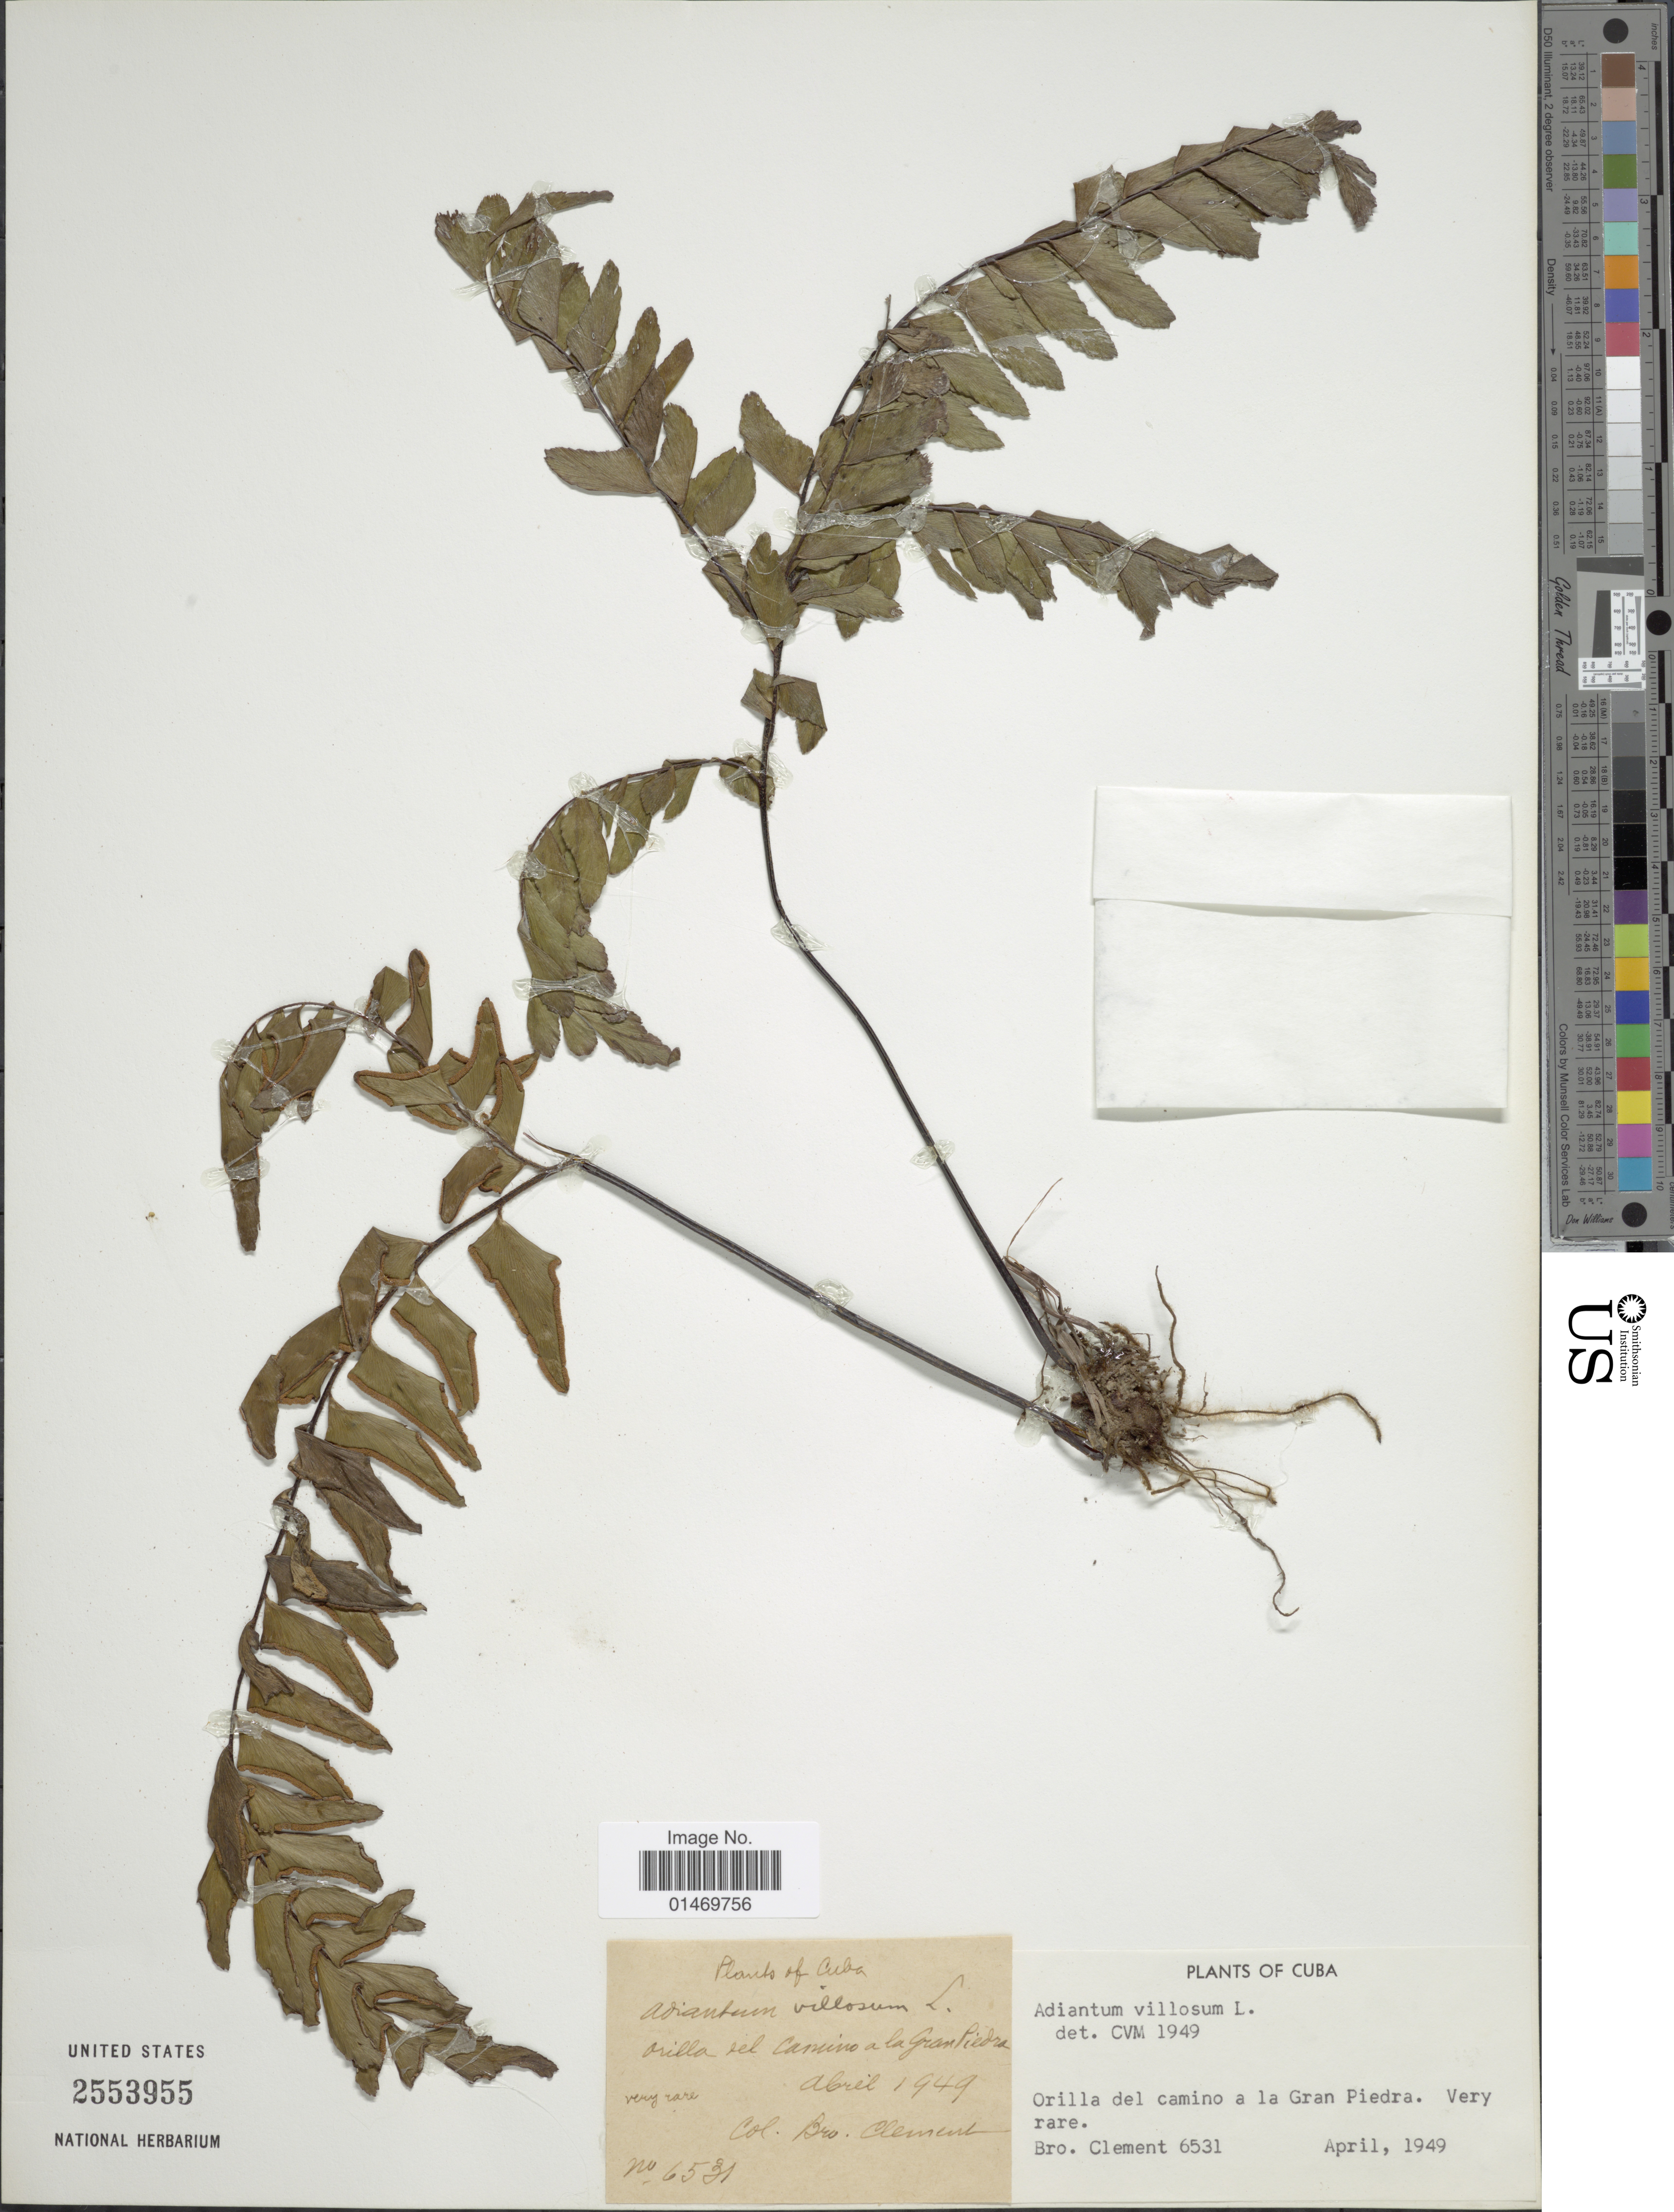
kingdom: Plantae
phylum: Tracheophyta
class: Polypodiopsida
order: Polypodiales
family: Pteridaceae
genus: Adiantum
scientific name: Adiantum villosum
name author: L.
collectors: B. Clement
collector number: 6531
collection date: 1949-04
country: Cuba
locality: Cuba, Orilla del camino a la Gran Piedra. Very rare.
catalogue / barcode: US 2553955